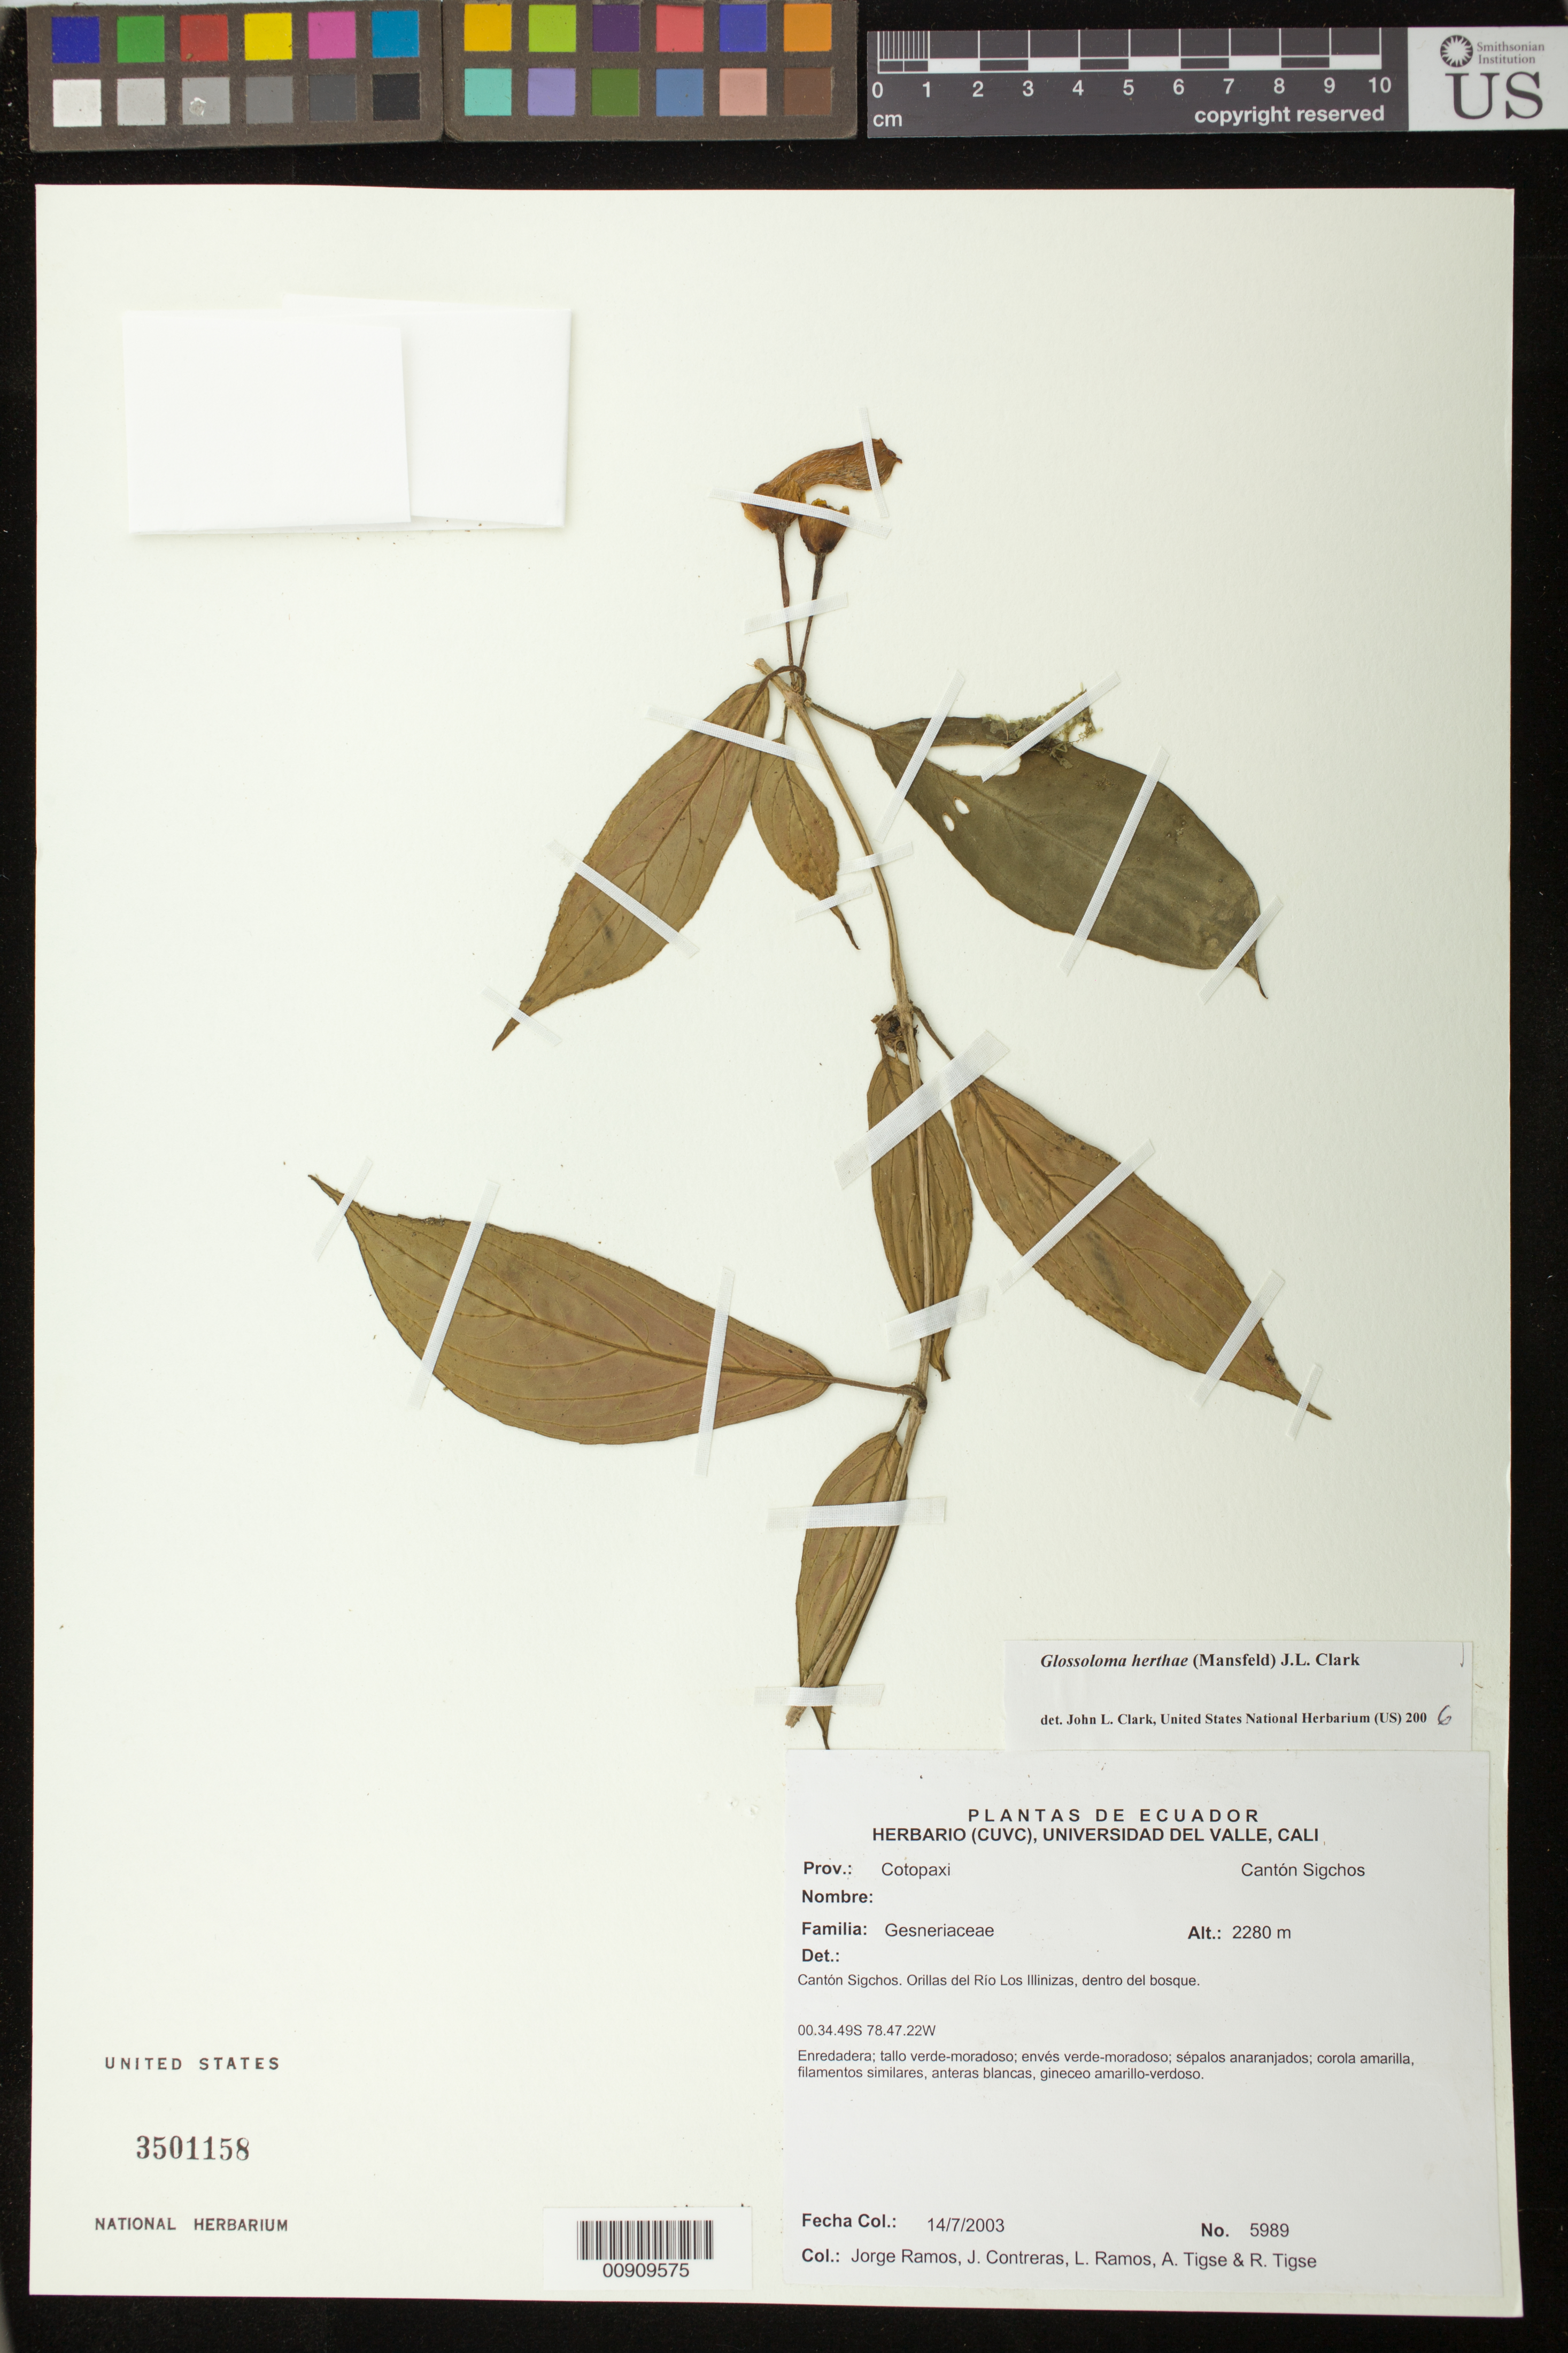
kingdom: Plantae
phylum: Tracheophyta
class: Magnoliopsida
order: Lamiales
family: Gesneriaceae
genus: Glossoloma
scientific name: Glossoloma herthae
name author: (Mansf.) J.L. Clark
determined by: Clark, J. L., (SEL), The Marie Selby Botanical Garden (UNITED STATES)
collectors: J. Ramos, J. Contreras, L. Ramos, A. Tigse & R. Tigse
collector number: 5989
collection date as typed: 14 Jul 2003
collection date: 2003-07-14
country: Ecuador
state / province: Cotopaxi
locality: Cantón Sigchos. Orillas del Rio Los Illinizas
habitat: Dentro del bosque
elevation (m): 2280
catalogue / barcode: US 3501158